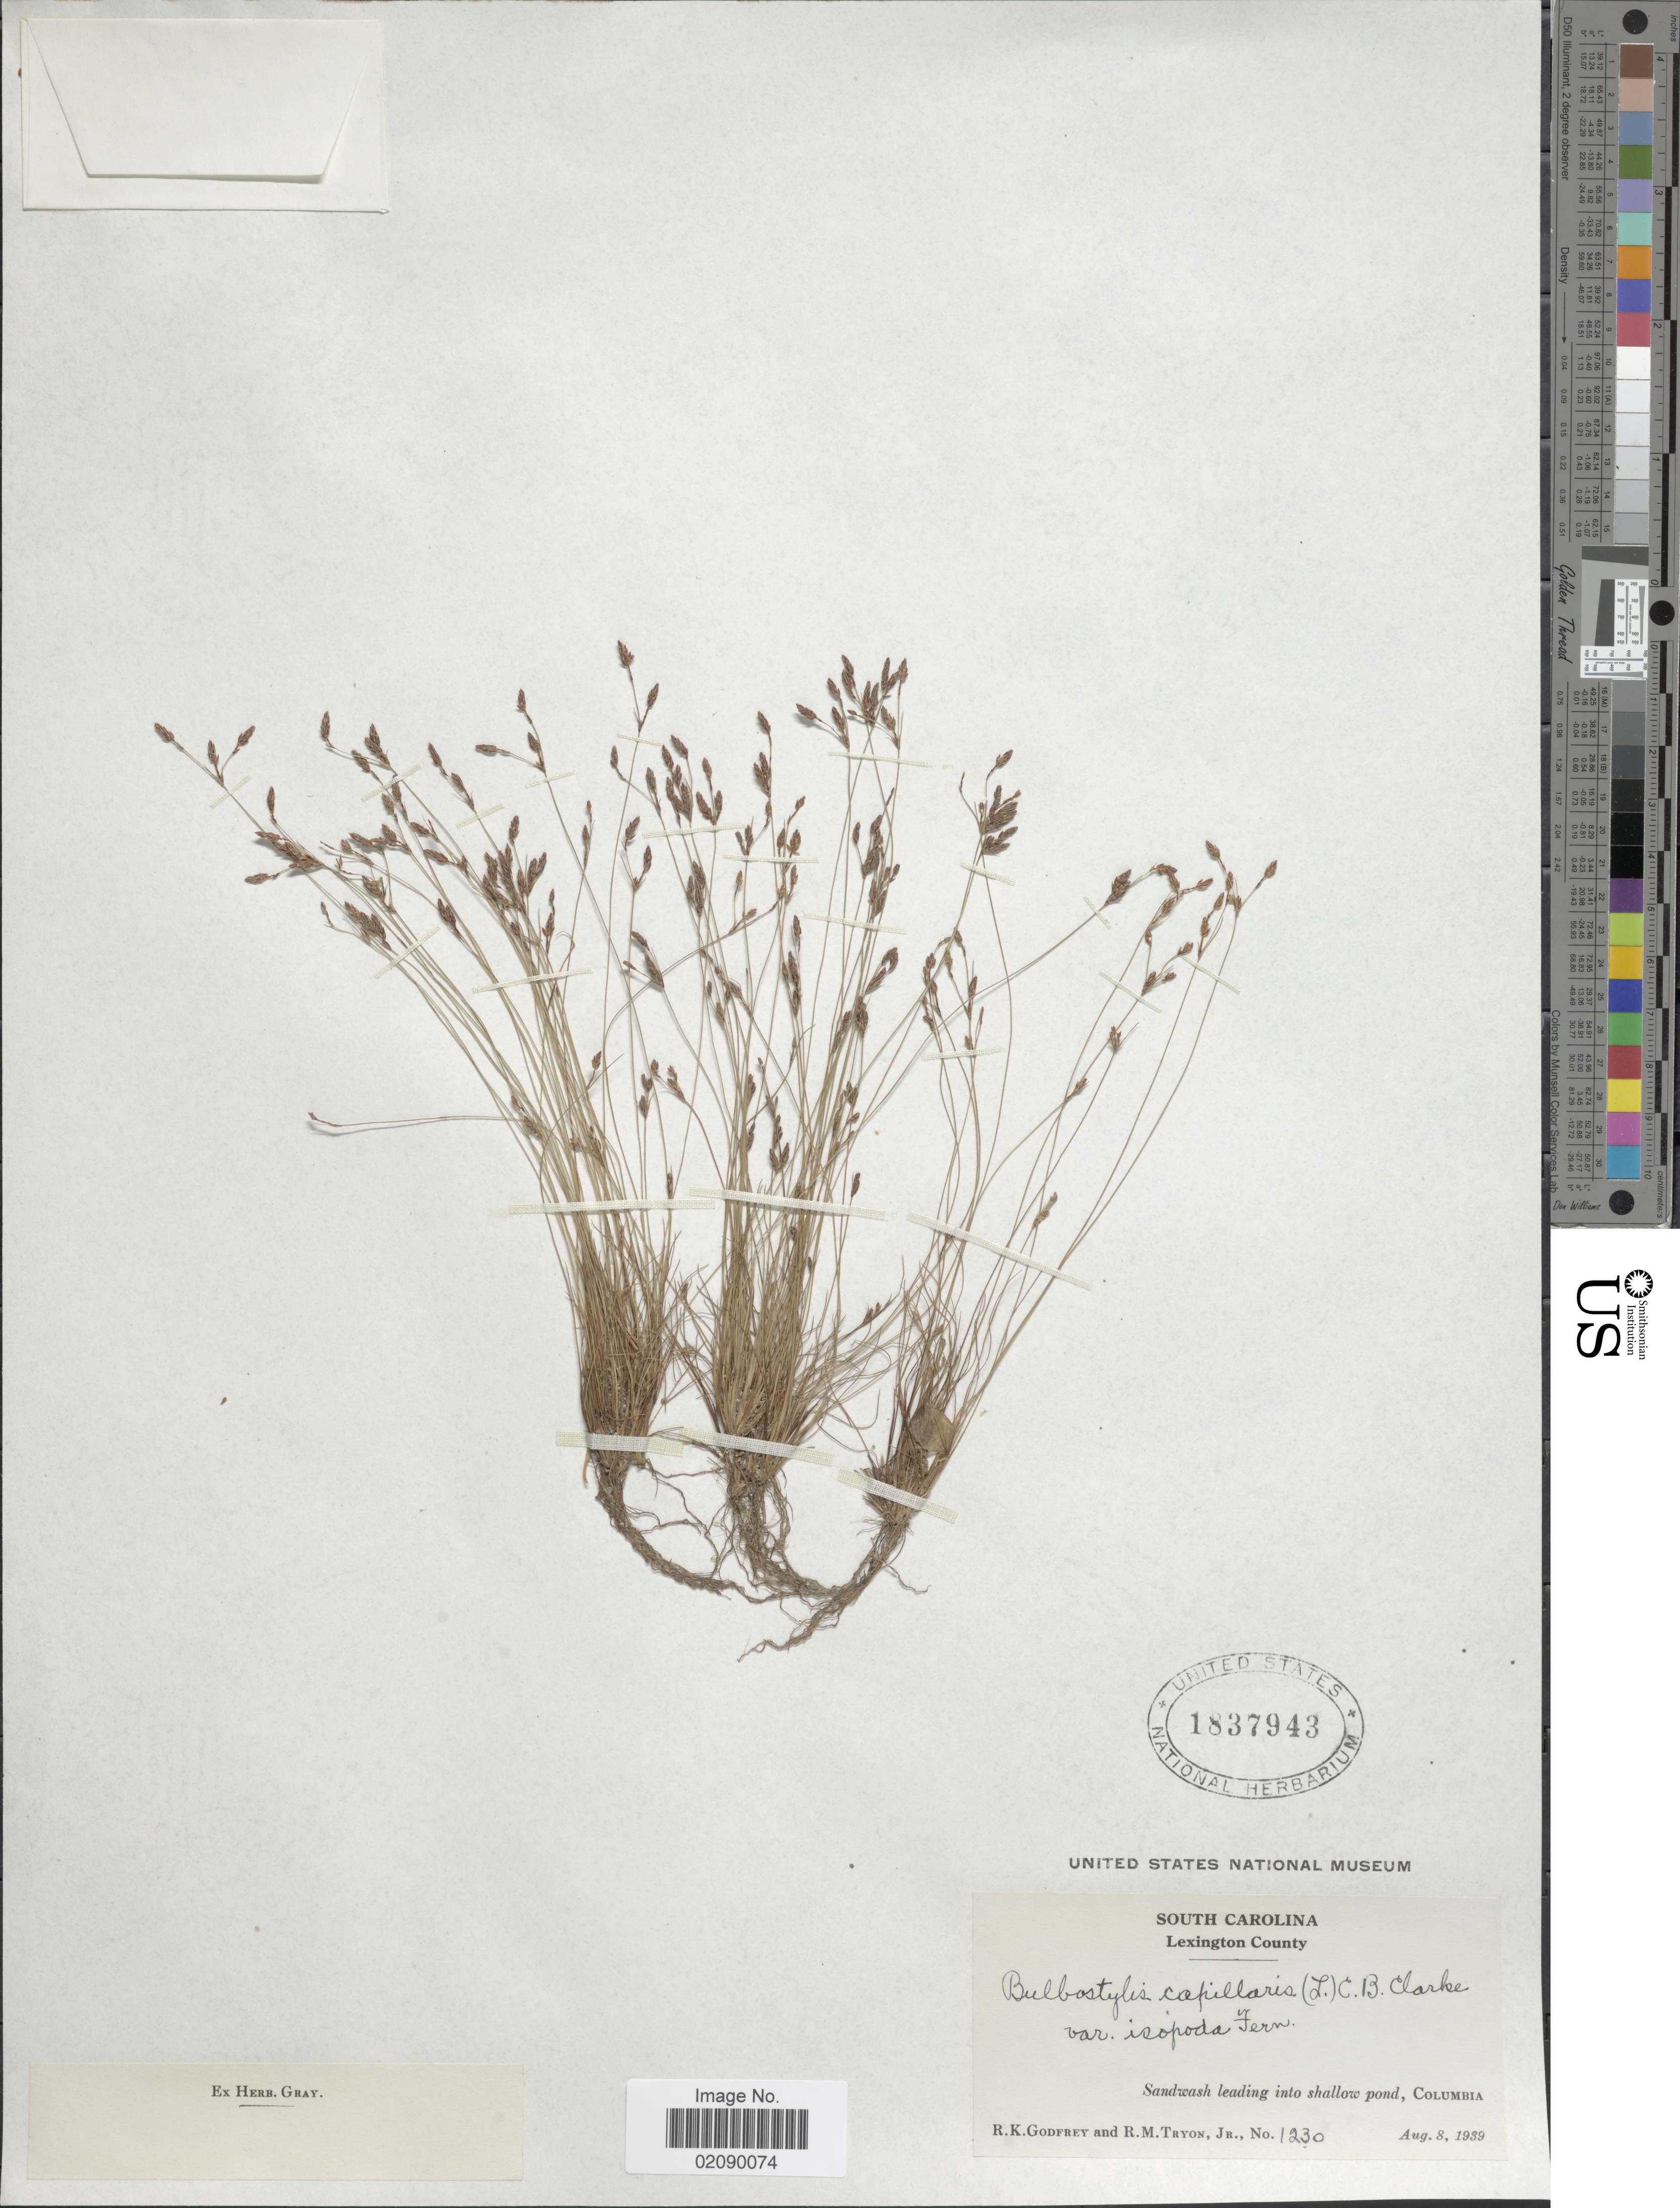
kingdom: Plantae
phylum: Tracheophyta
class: Liliopsida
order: Poales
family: Cyperaceae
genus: Bulbostylis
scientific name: Bulbostylis capillaris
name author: (L.) Kunth ex C.B. Clarke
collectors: R. K. Godfrey & R. M. Tryon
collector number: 1230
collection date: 1939-08-08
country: United States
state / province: South Carolina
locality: Lexington County, Sandwash leading into shallow pond, Columbia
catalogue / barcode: US 1837943